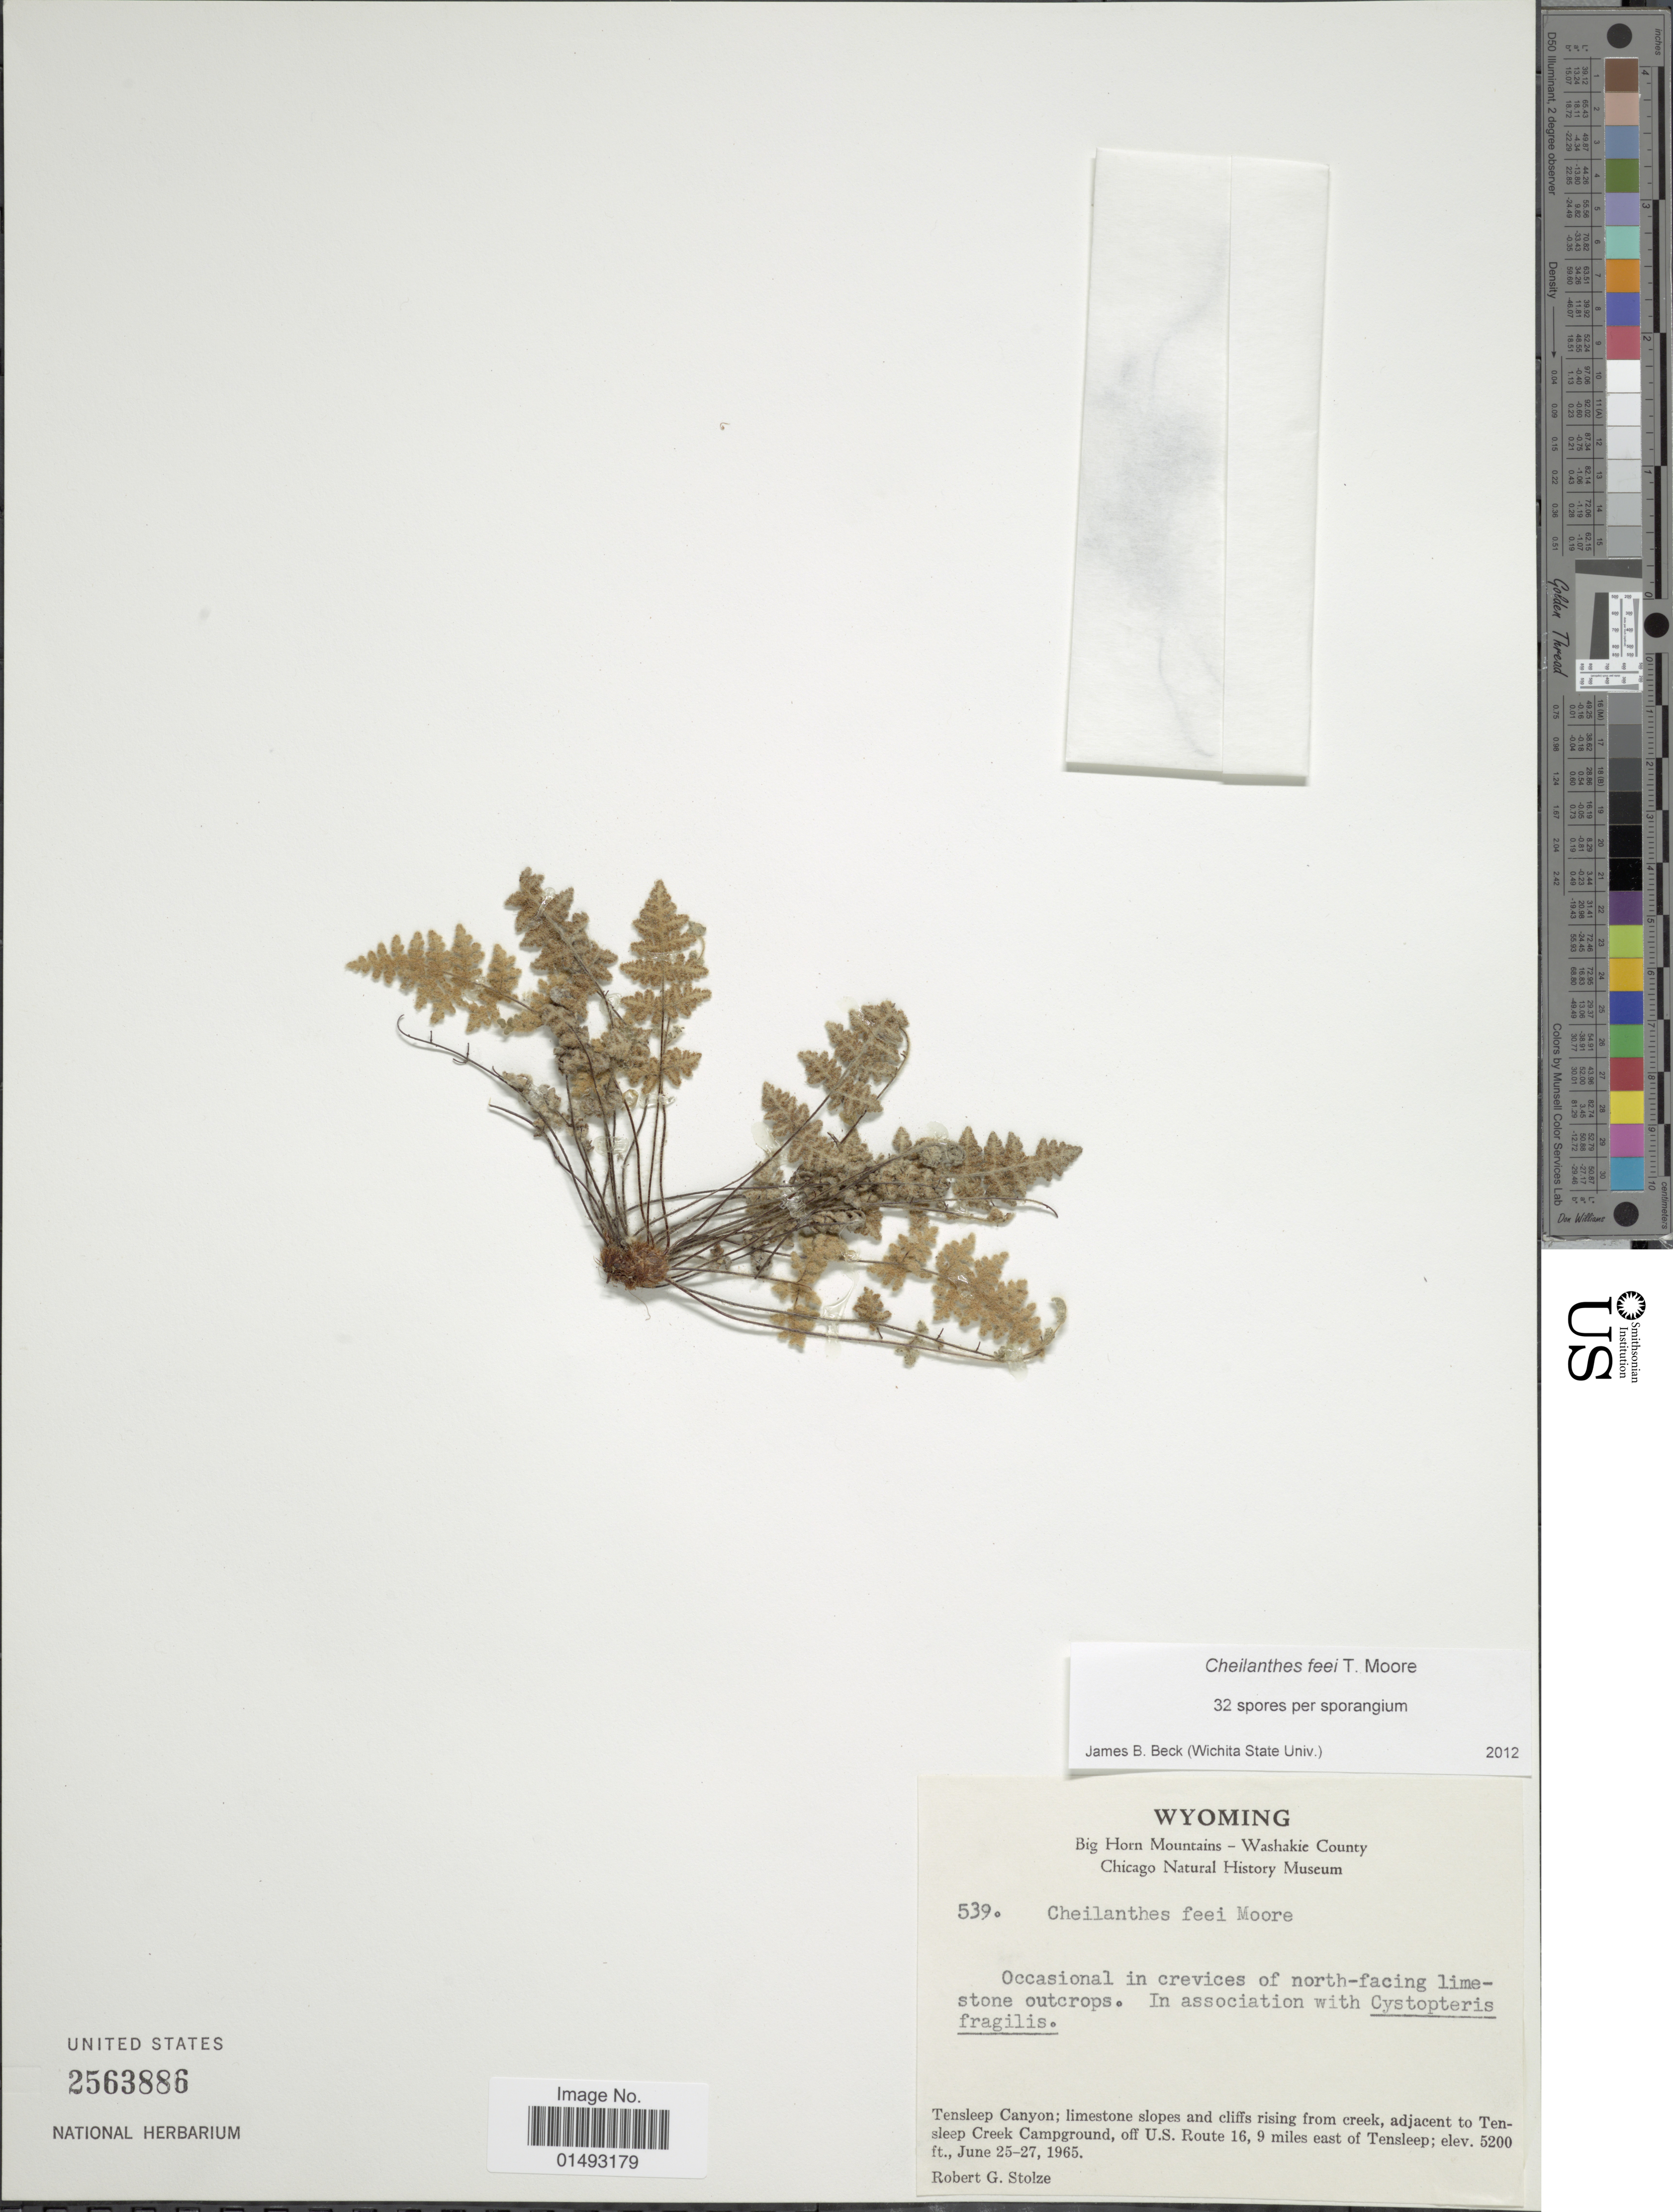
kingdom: Plantae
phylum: Tracheophyta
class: Polypodiopsida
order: Polypodiales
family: Pteridaceae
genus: Myriopteris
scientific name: Myriopteris gracilis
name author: Fée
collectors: R. G. Stolze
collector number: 539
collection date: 1965-06-25/1965-06-27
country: United States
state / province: Wyoming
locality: Tensleep Canyon; limestone slopes and cliffs rising from creek, adjacent to Tensleep Creek Campground, off U.S. Route 16,9 miles east of Tensleep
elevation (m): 1585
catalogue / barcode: US 2563886